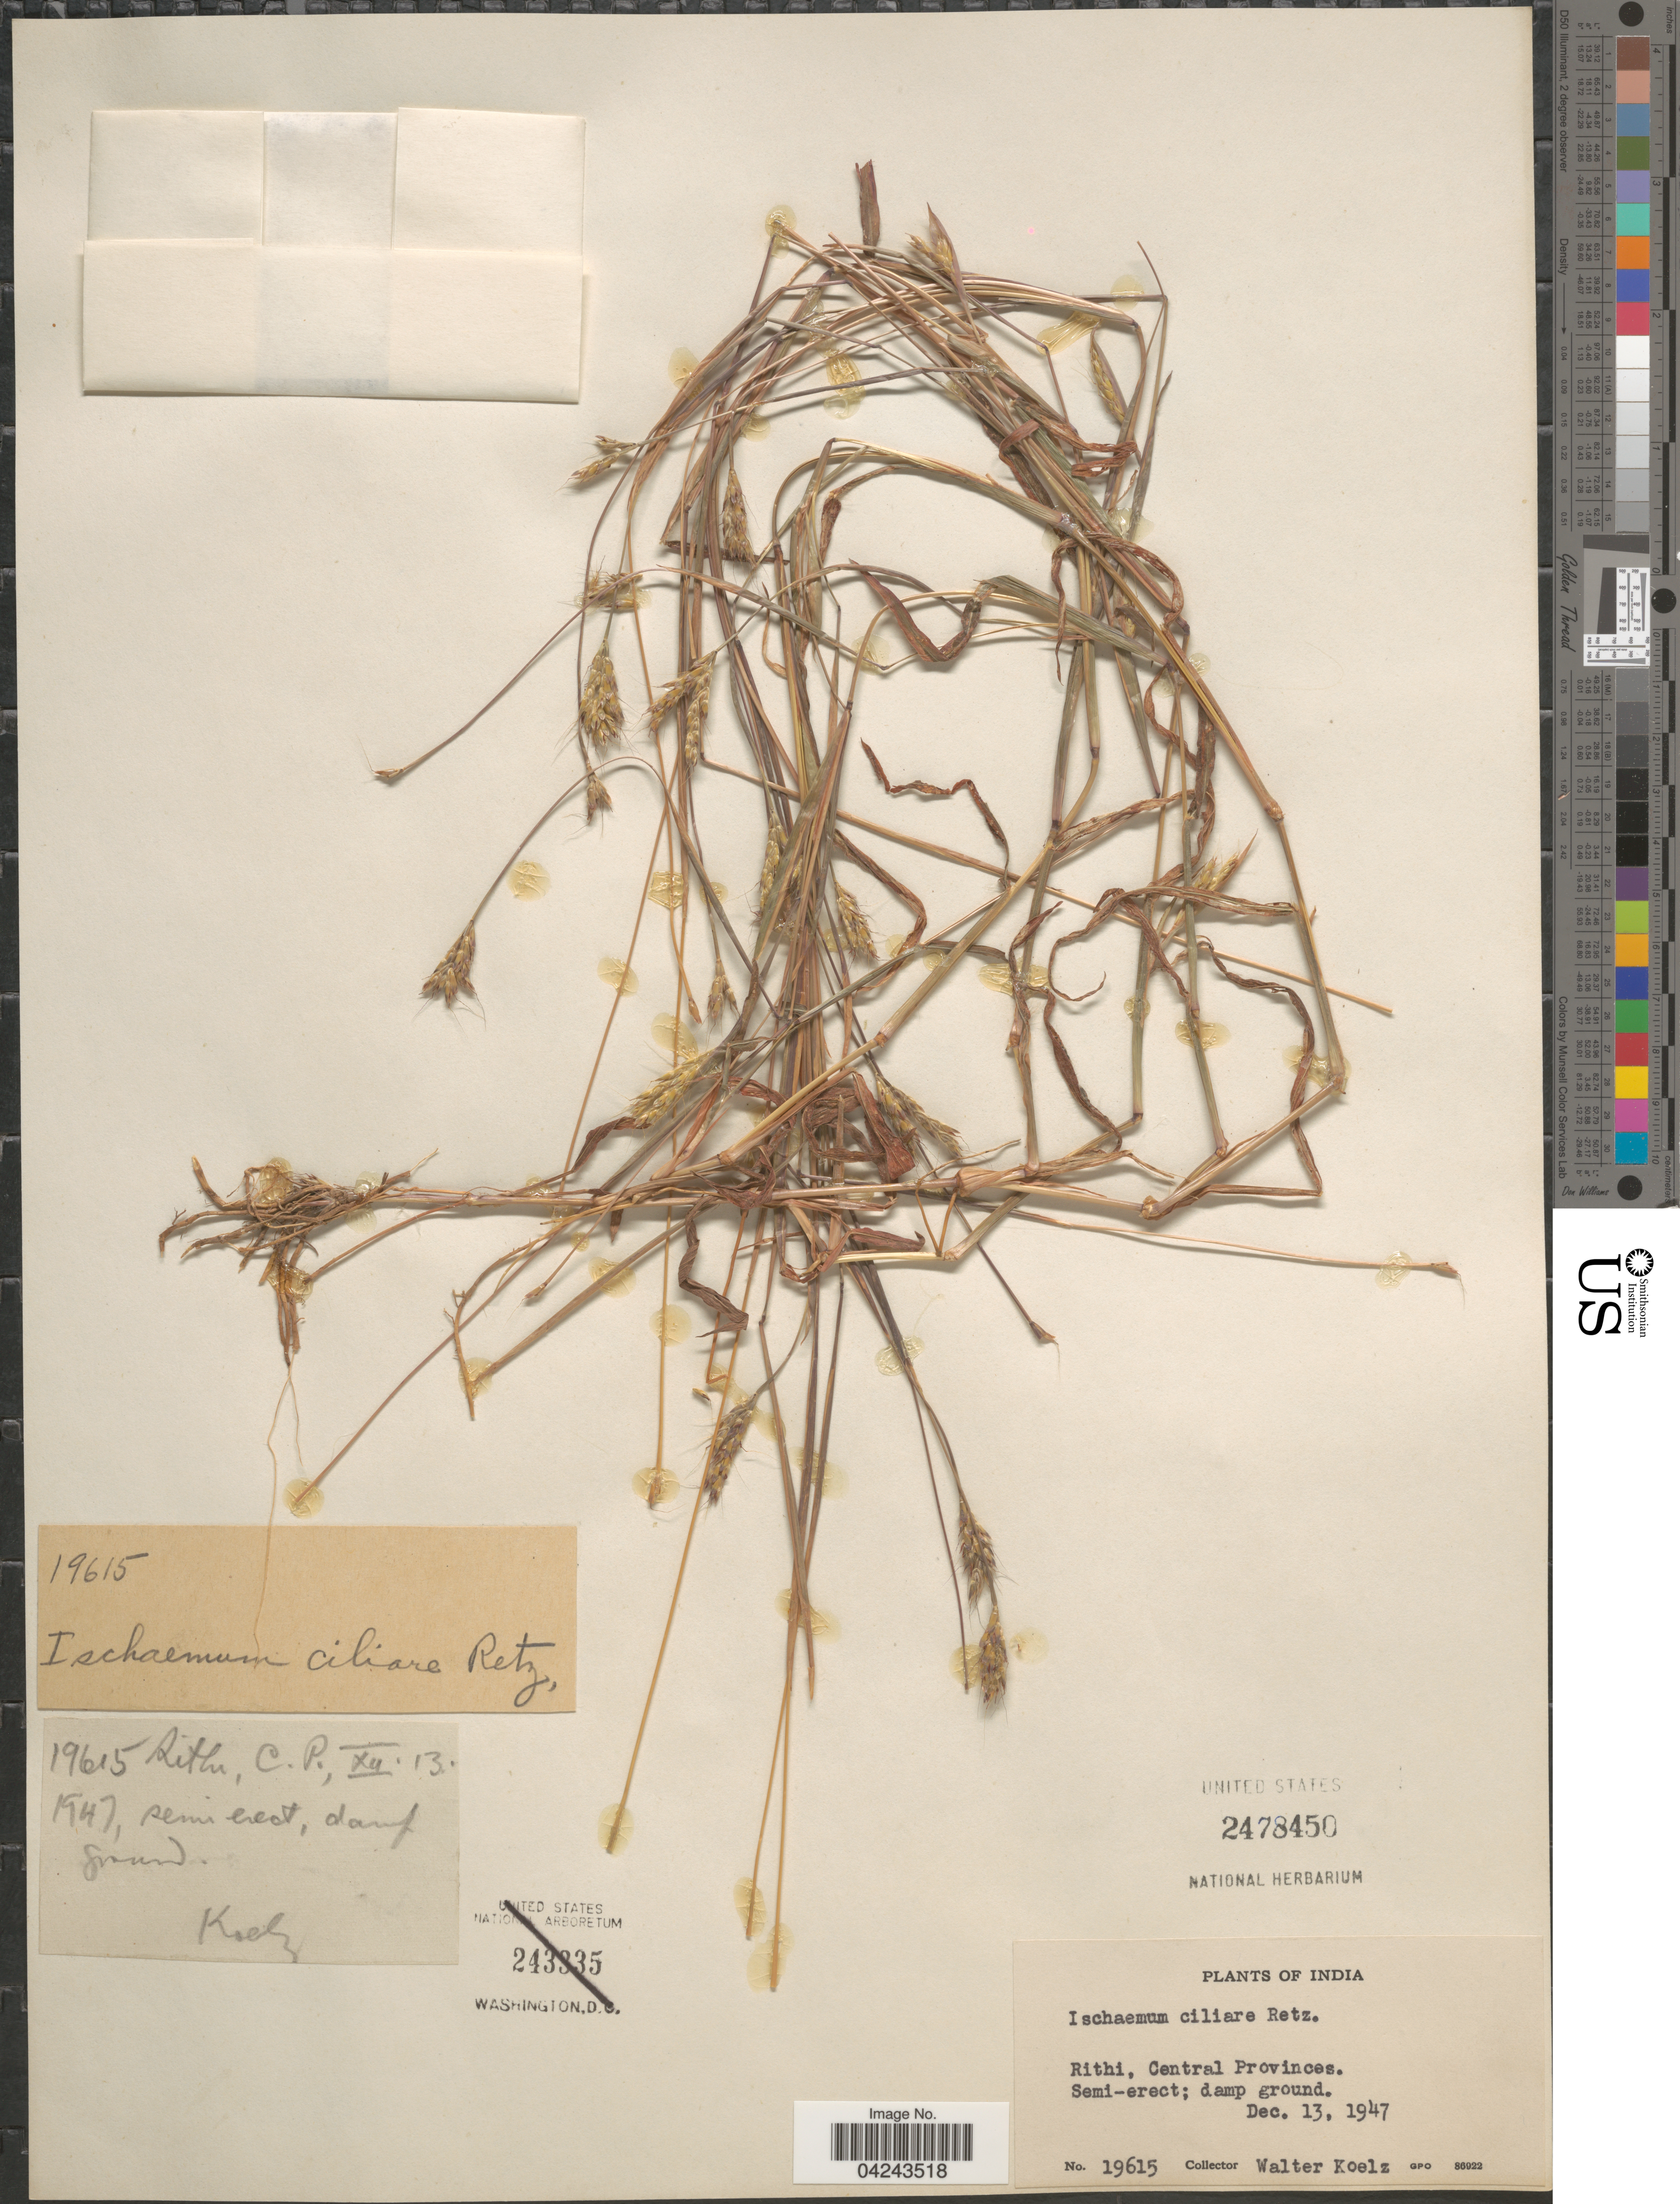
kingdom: Plantae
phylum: Tracheophyta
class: Liliopsida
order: Poales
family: Poaceae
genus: Ischaemum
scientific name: Ischaemum ciliare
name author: Retz.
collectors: W. N. Koelz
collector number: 19615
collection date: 1947-12-13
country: India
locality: Rithi, Central Provinces.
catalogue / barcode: US 2478450